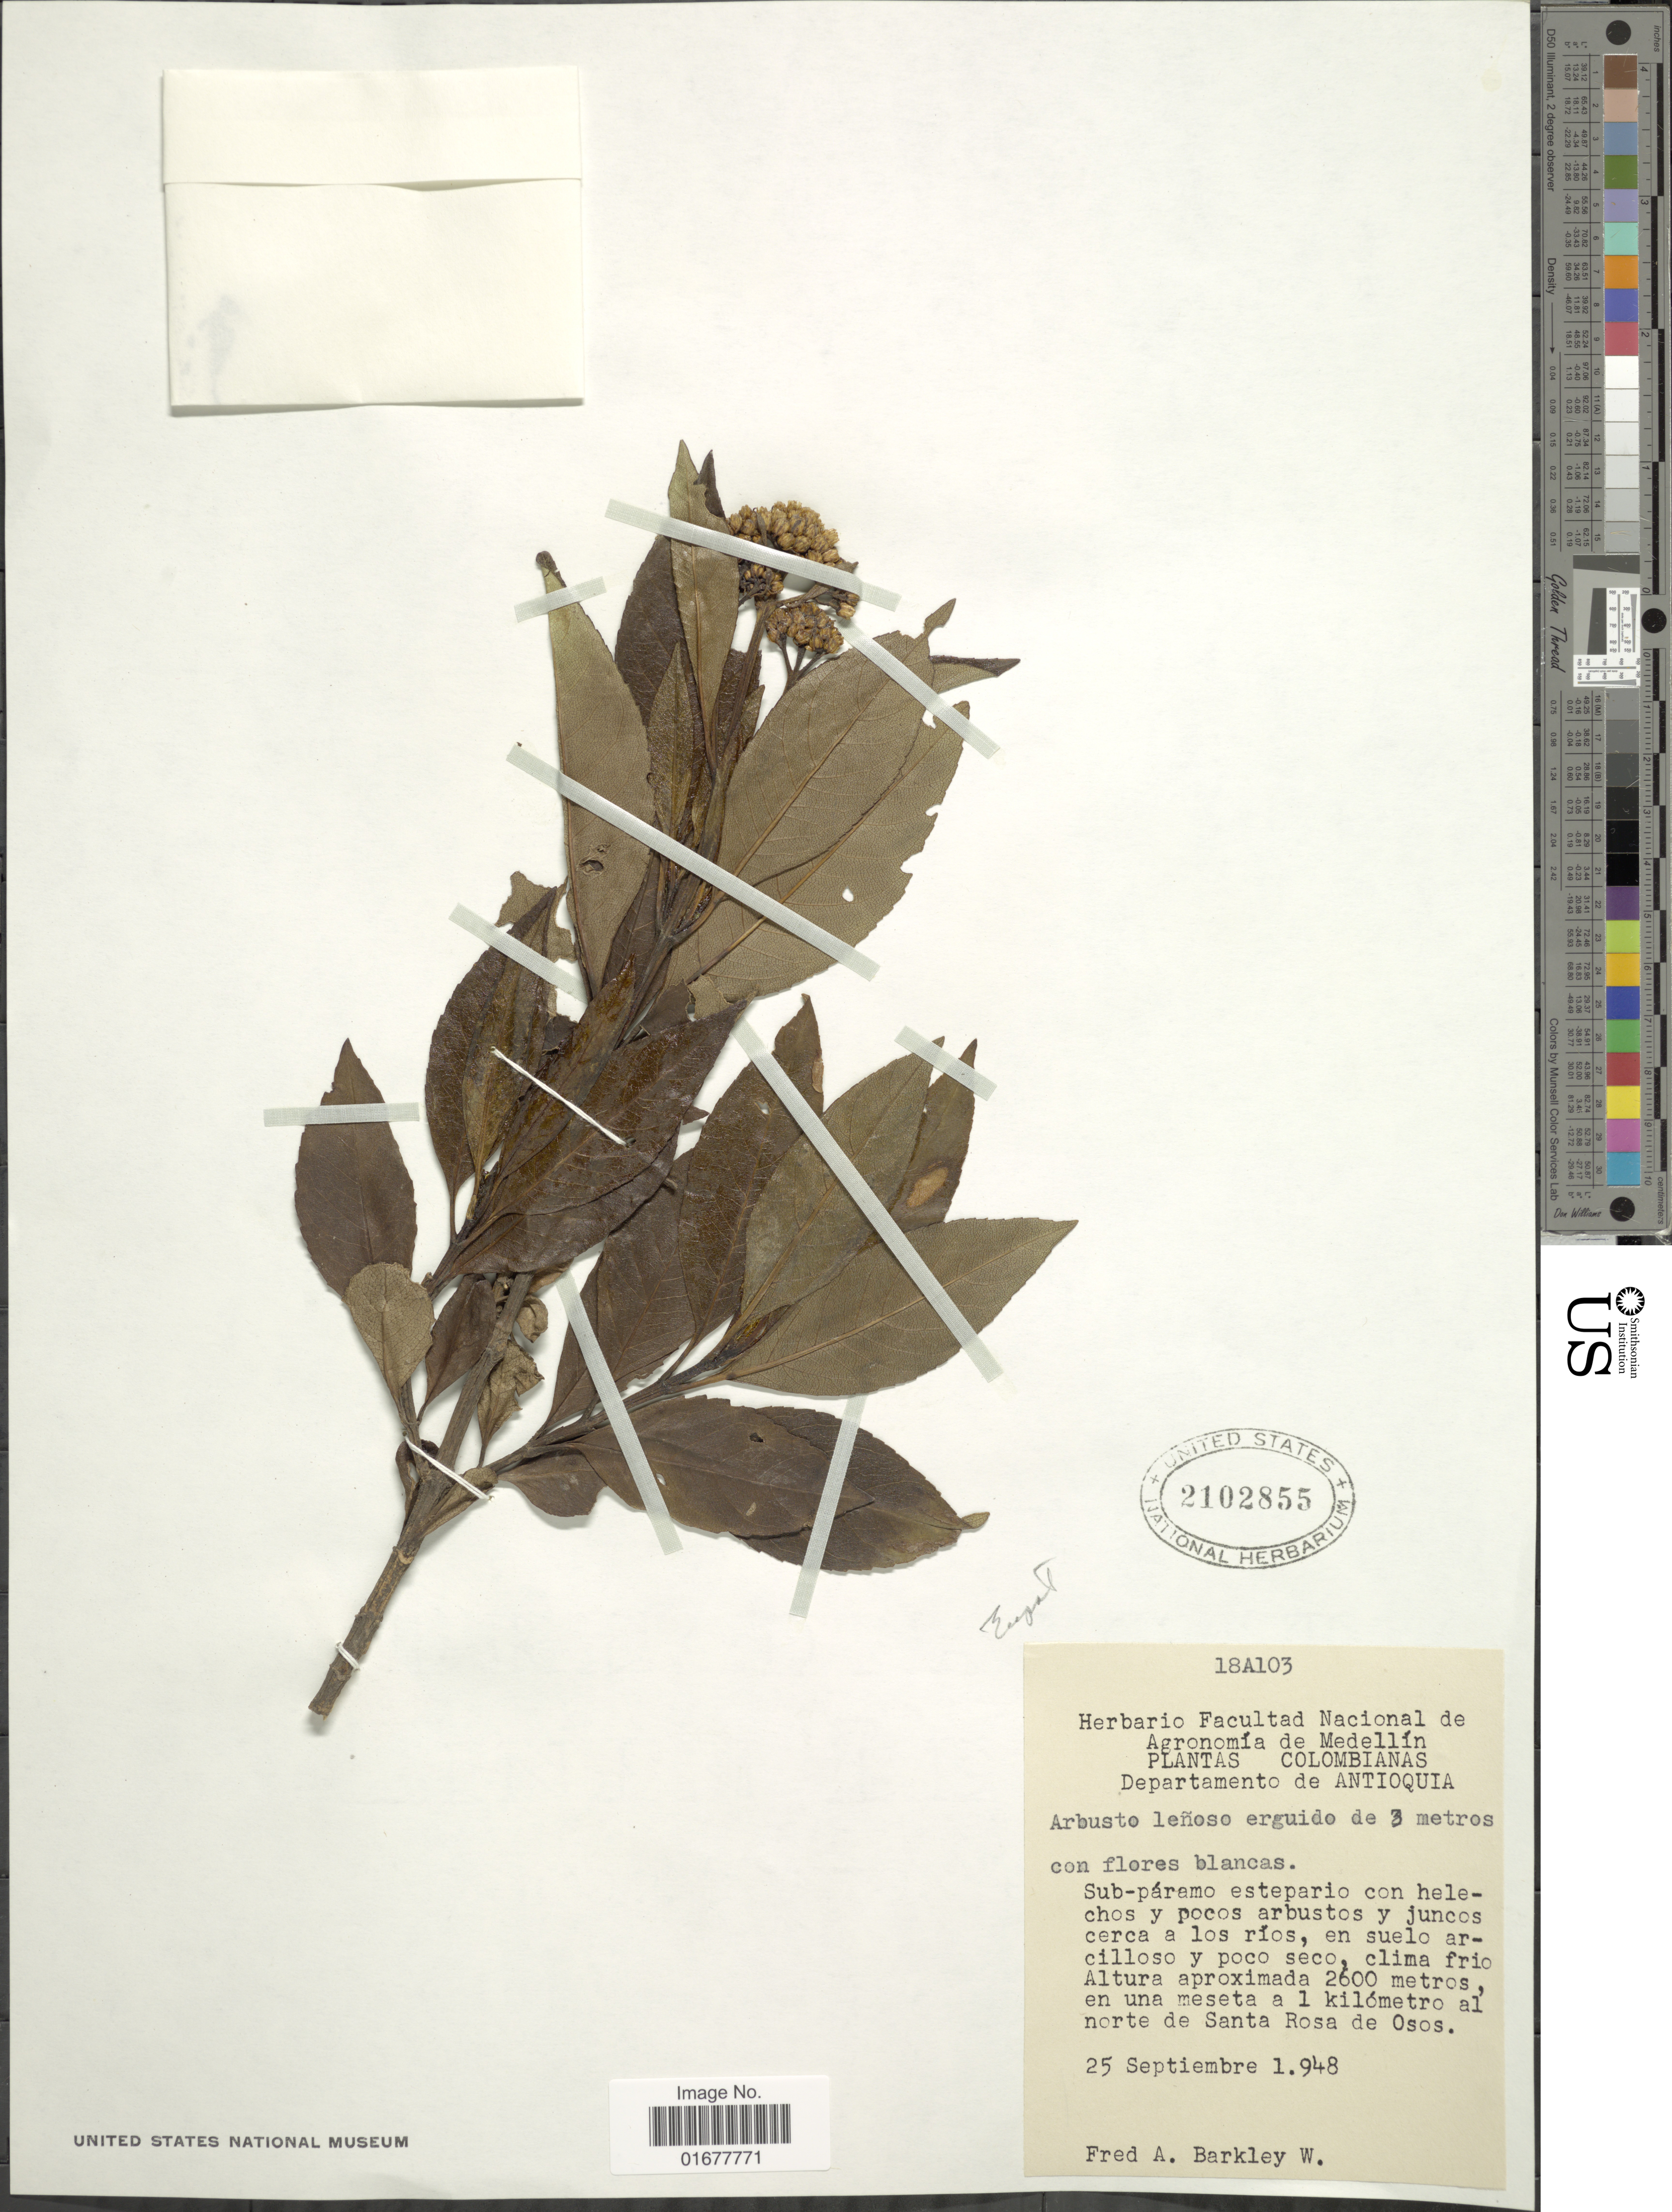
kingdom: Plantae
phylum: Tracheophyta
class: Magnoliopsida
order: Asterales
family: Asteraceae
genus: Ageratina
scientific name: Ageratina sp.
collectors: F. A. Barkley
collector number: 18A103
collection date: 1948-09-25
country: Colombia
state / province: Antioquia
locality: En una meseta a 1 kilometro al norte de Santa Rosa de Osos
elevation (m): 2600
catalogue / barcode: US 2102855